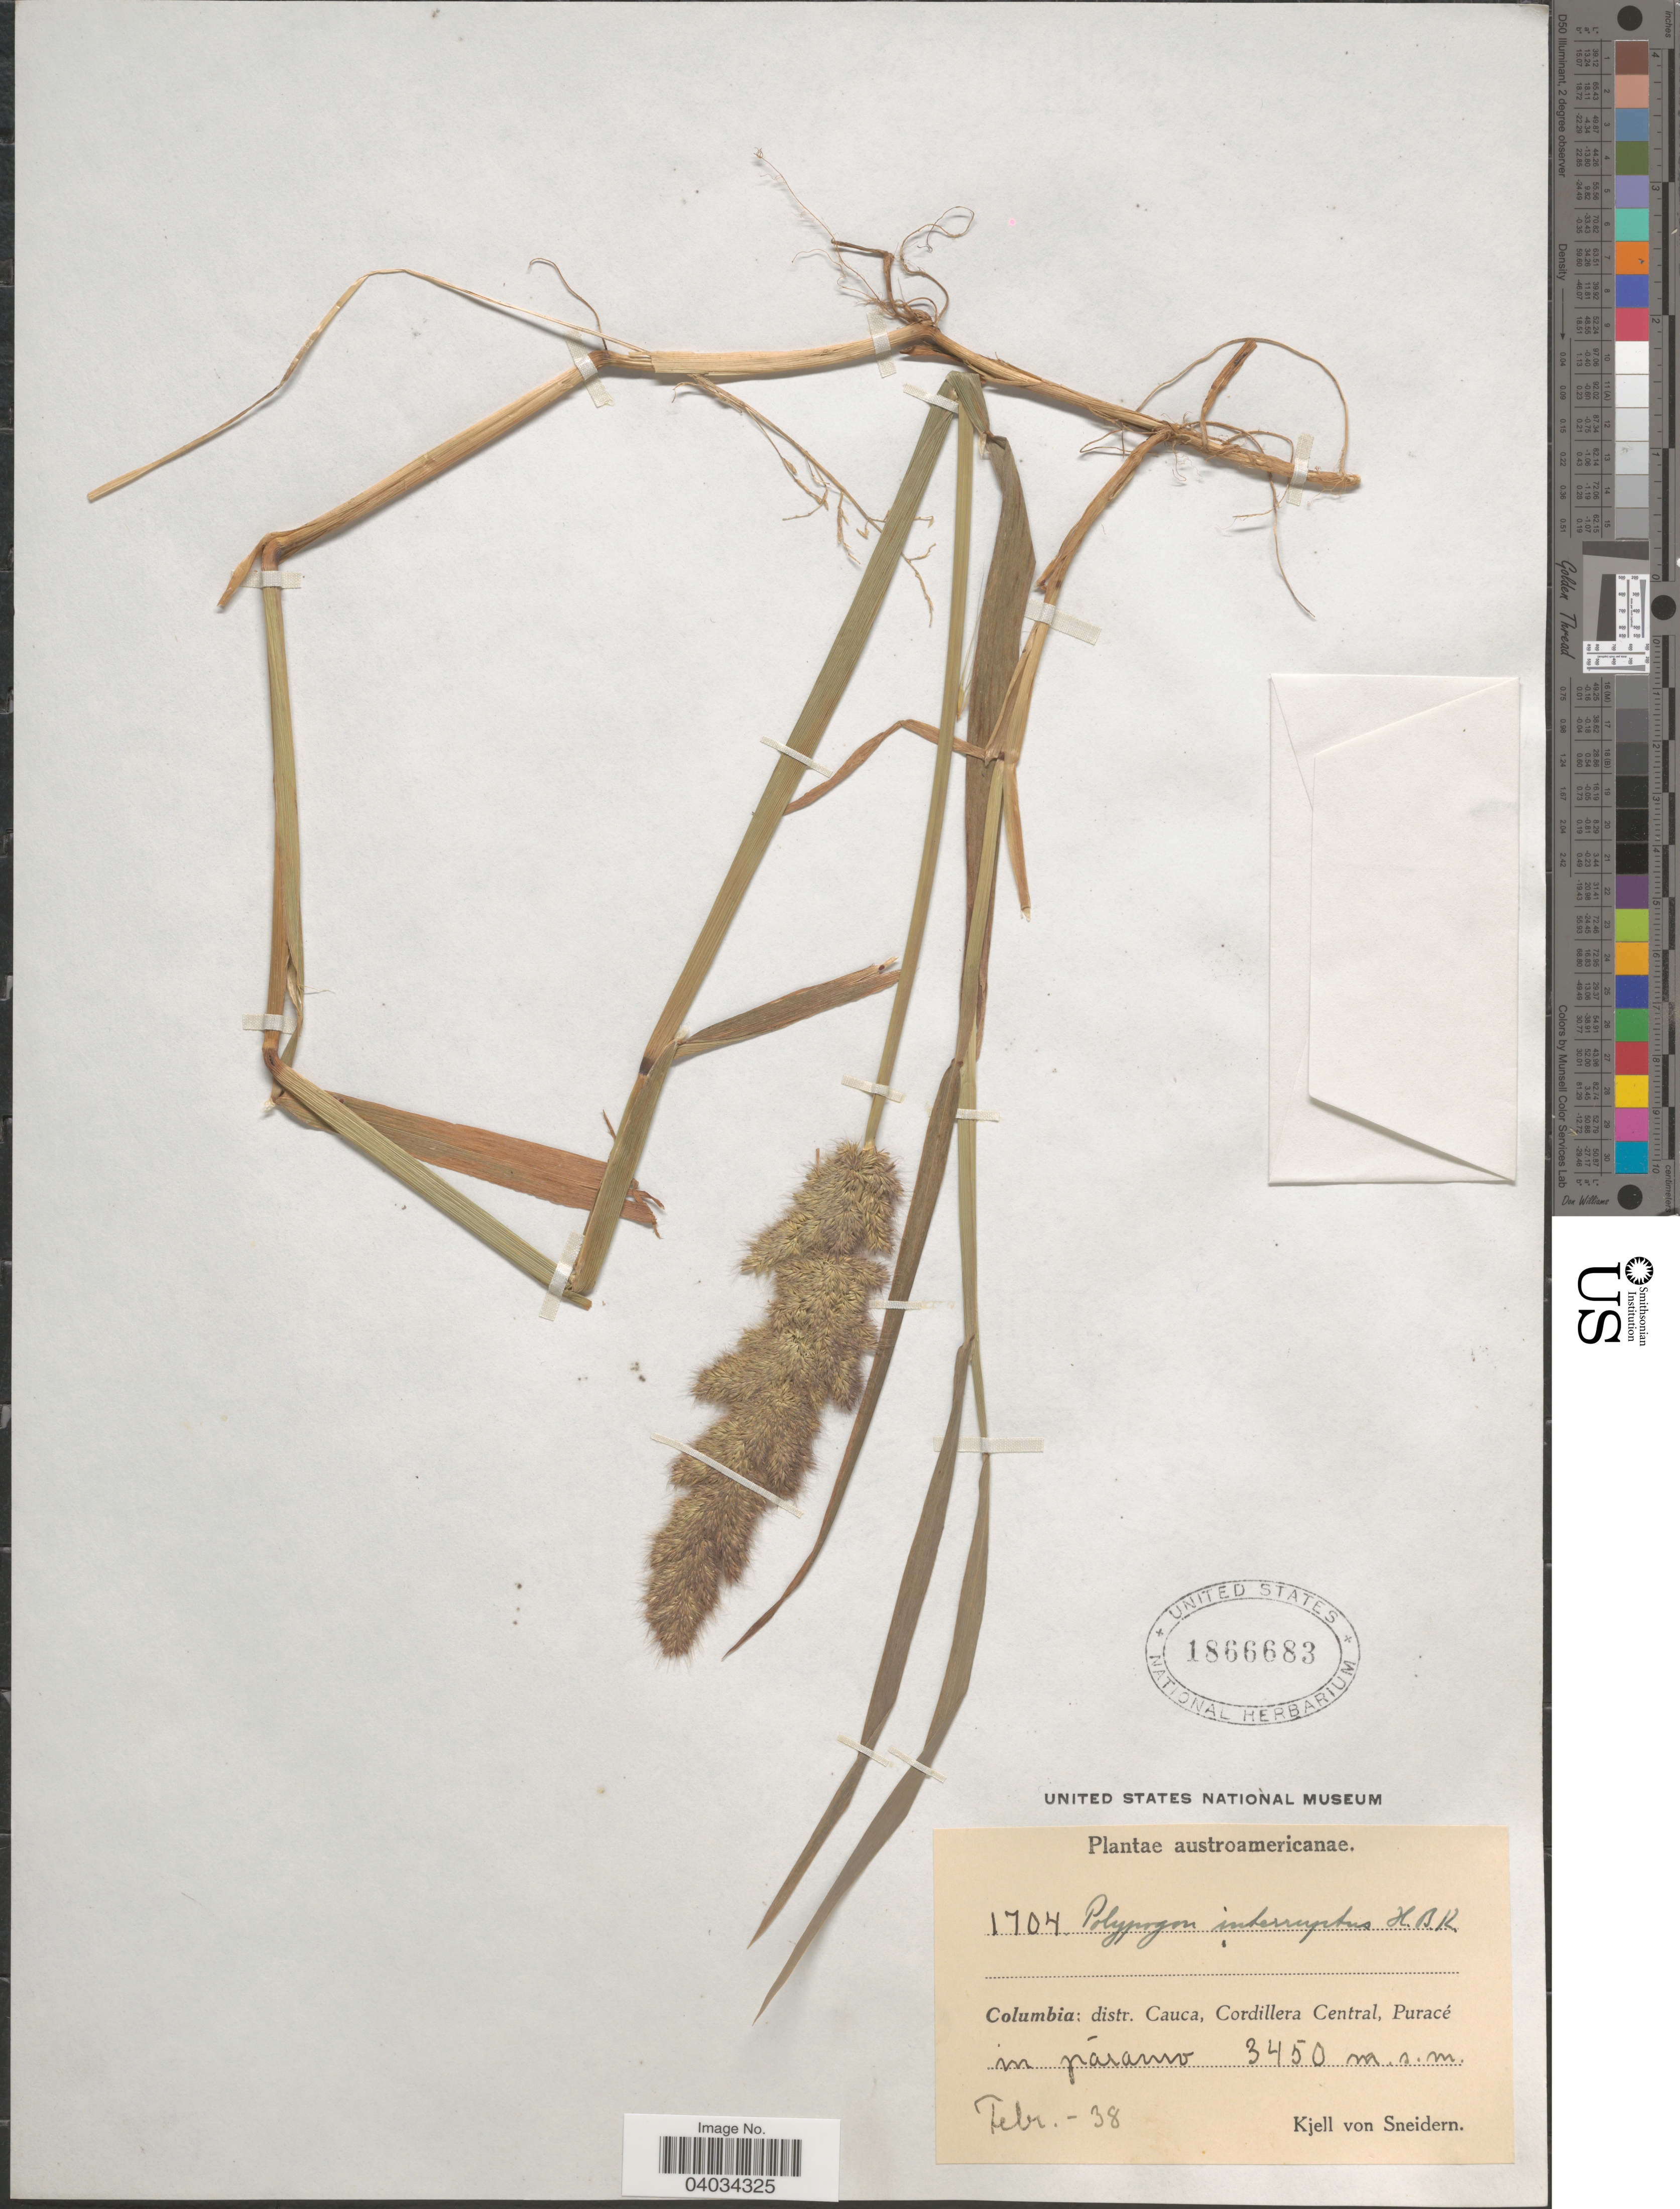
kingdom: Plantae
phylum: Tracheophyta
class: Liliopsida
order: Poales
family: Poaceae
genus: Polypogon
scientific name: Polypogon interruptus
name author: Kunth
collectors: K. von Sneidern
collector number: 1704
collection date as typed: Transcribed d/m/y: /2/38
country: Colombia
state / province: Cauca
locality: Distr. Cauca, Cordillera Central, Puracé in páramo.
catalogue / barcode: US 1866683